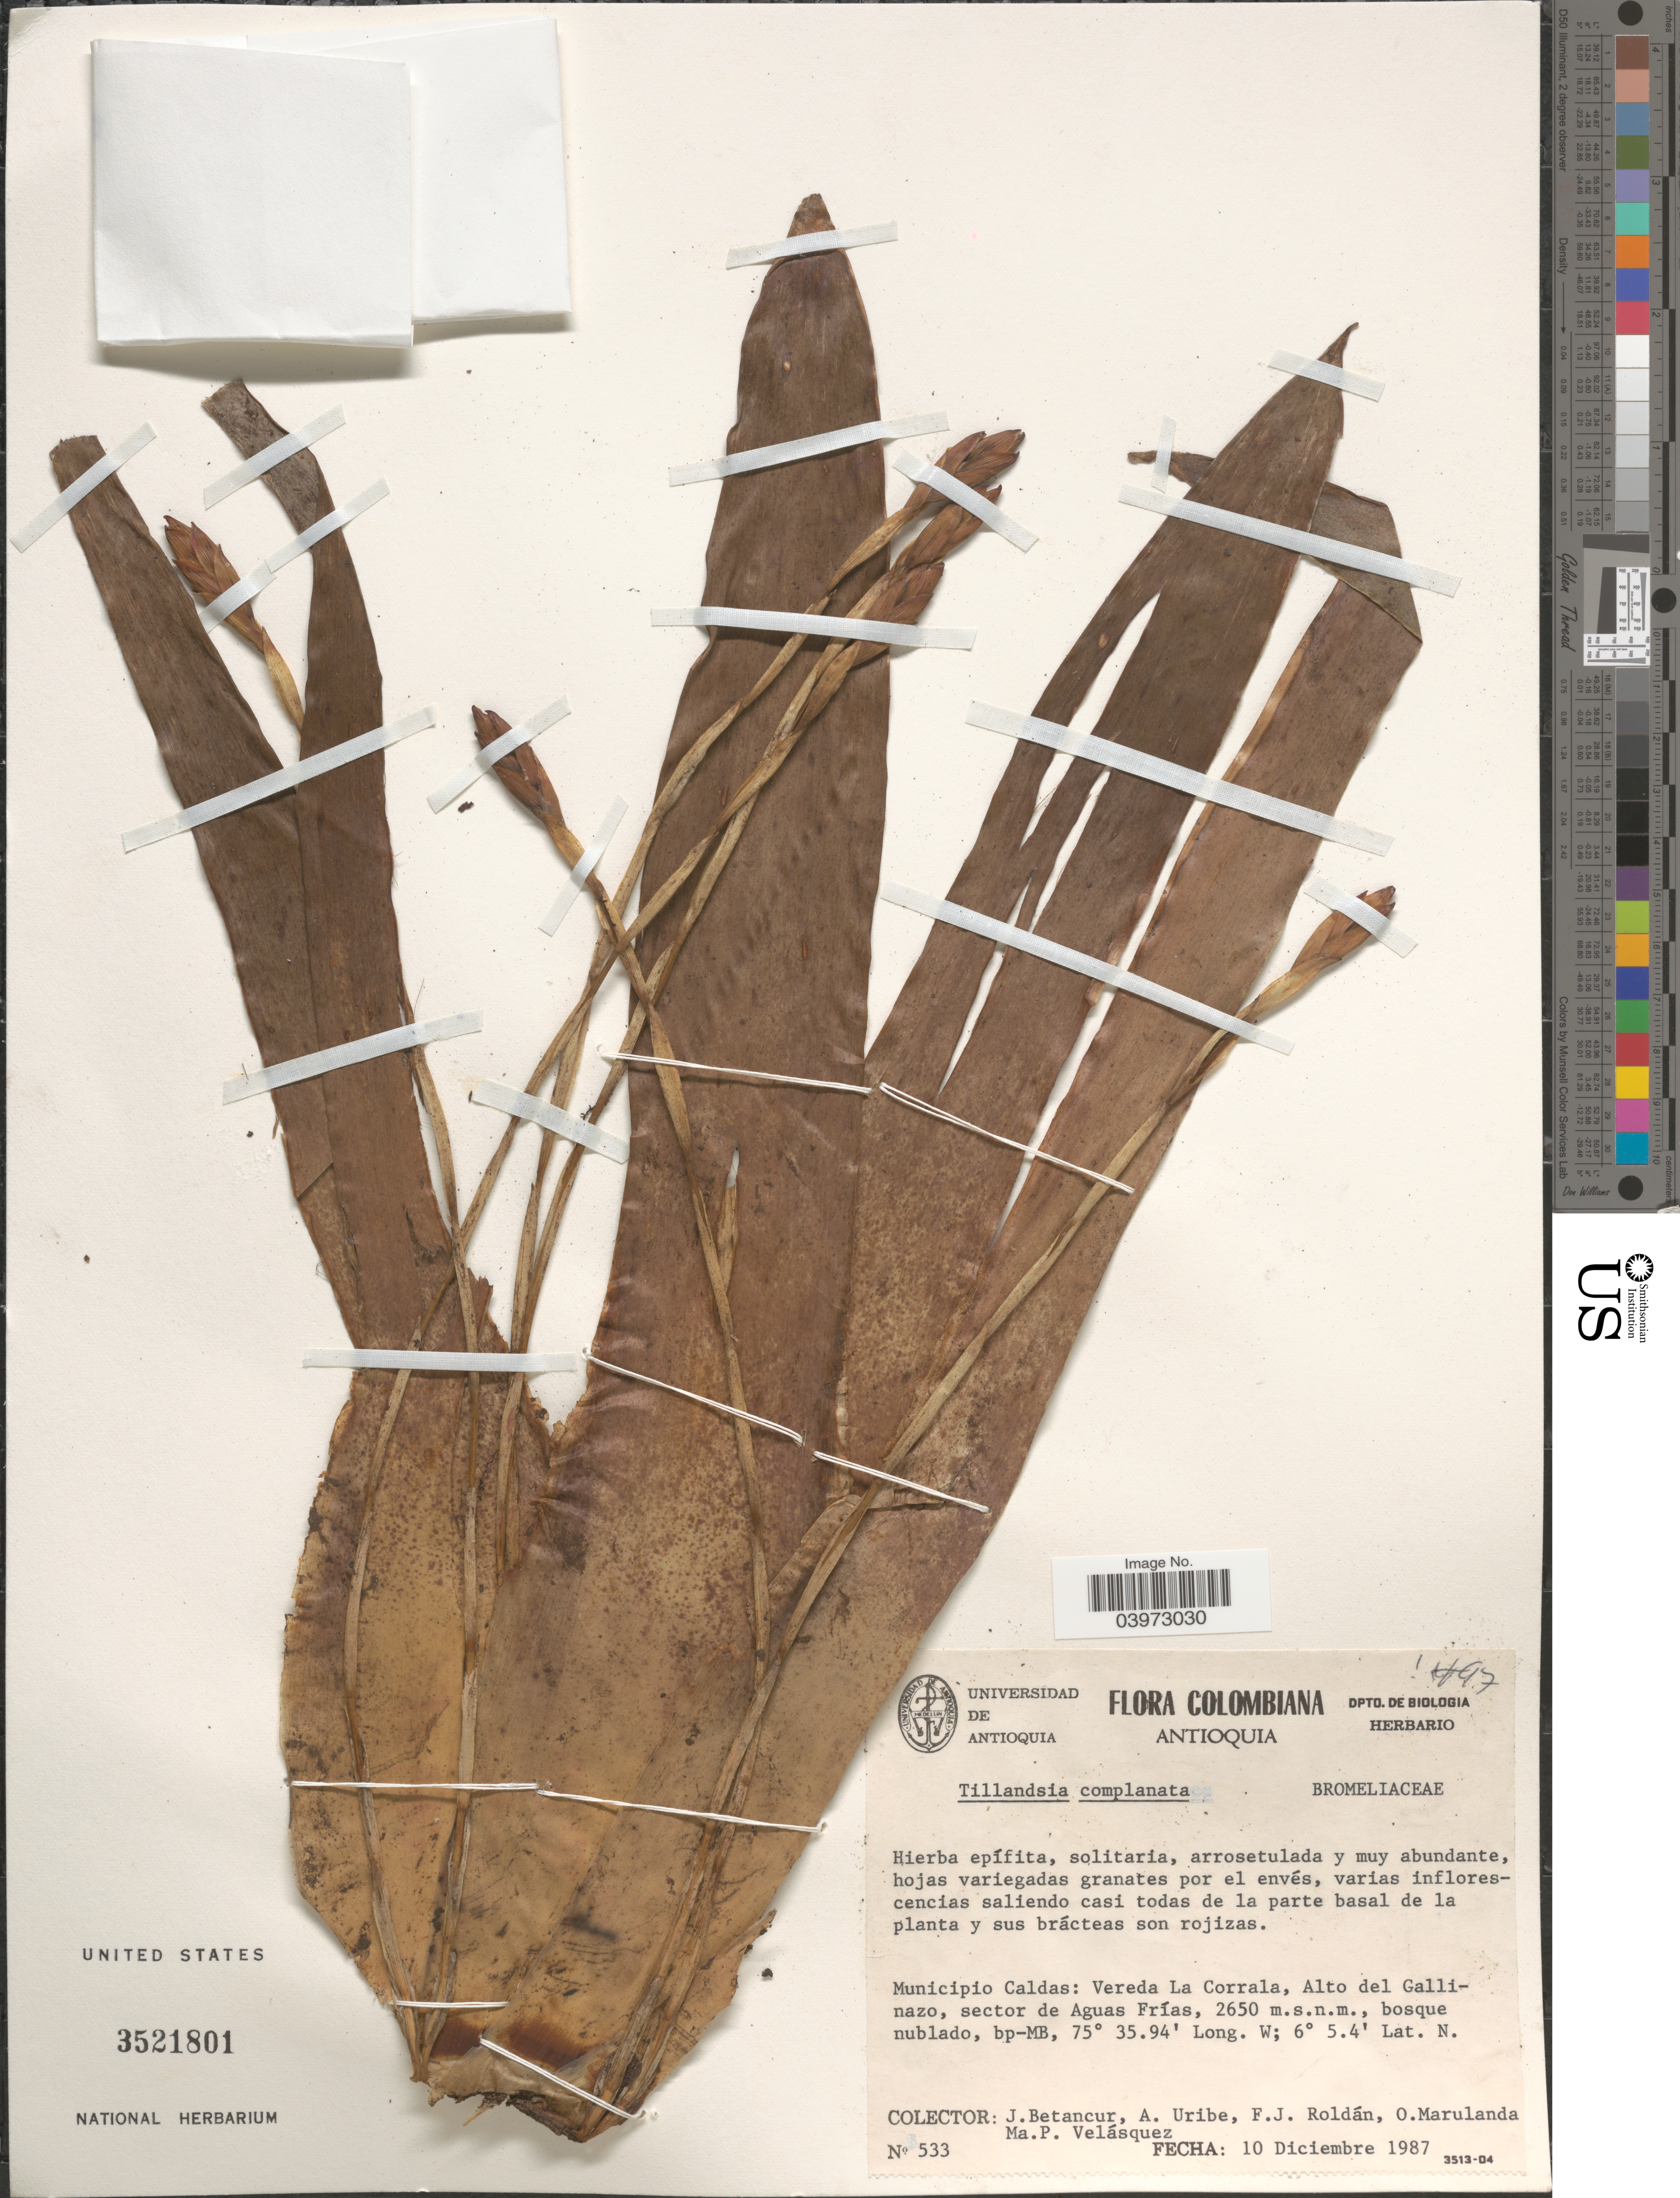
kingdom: Plantae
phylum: Tracheophyta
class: Liliopsida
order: Poales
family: Bromeliaceae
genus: Tillandsia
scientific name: Tillandsia complanata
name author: Benth.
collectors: J. C. Betancur, A. Uribe, F. J. Roldán, O. Marulanda & M. Velasquez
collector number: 533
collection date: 1987-12-10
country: Colombia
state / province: Antioquia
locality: Municipio Caldas: Vereda La Corrala, Alto del Gallinazo, sector de Aguas Frías, bosque nublado, bp-MB.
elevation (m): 2650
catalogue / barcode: US 3521801